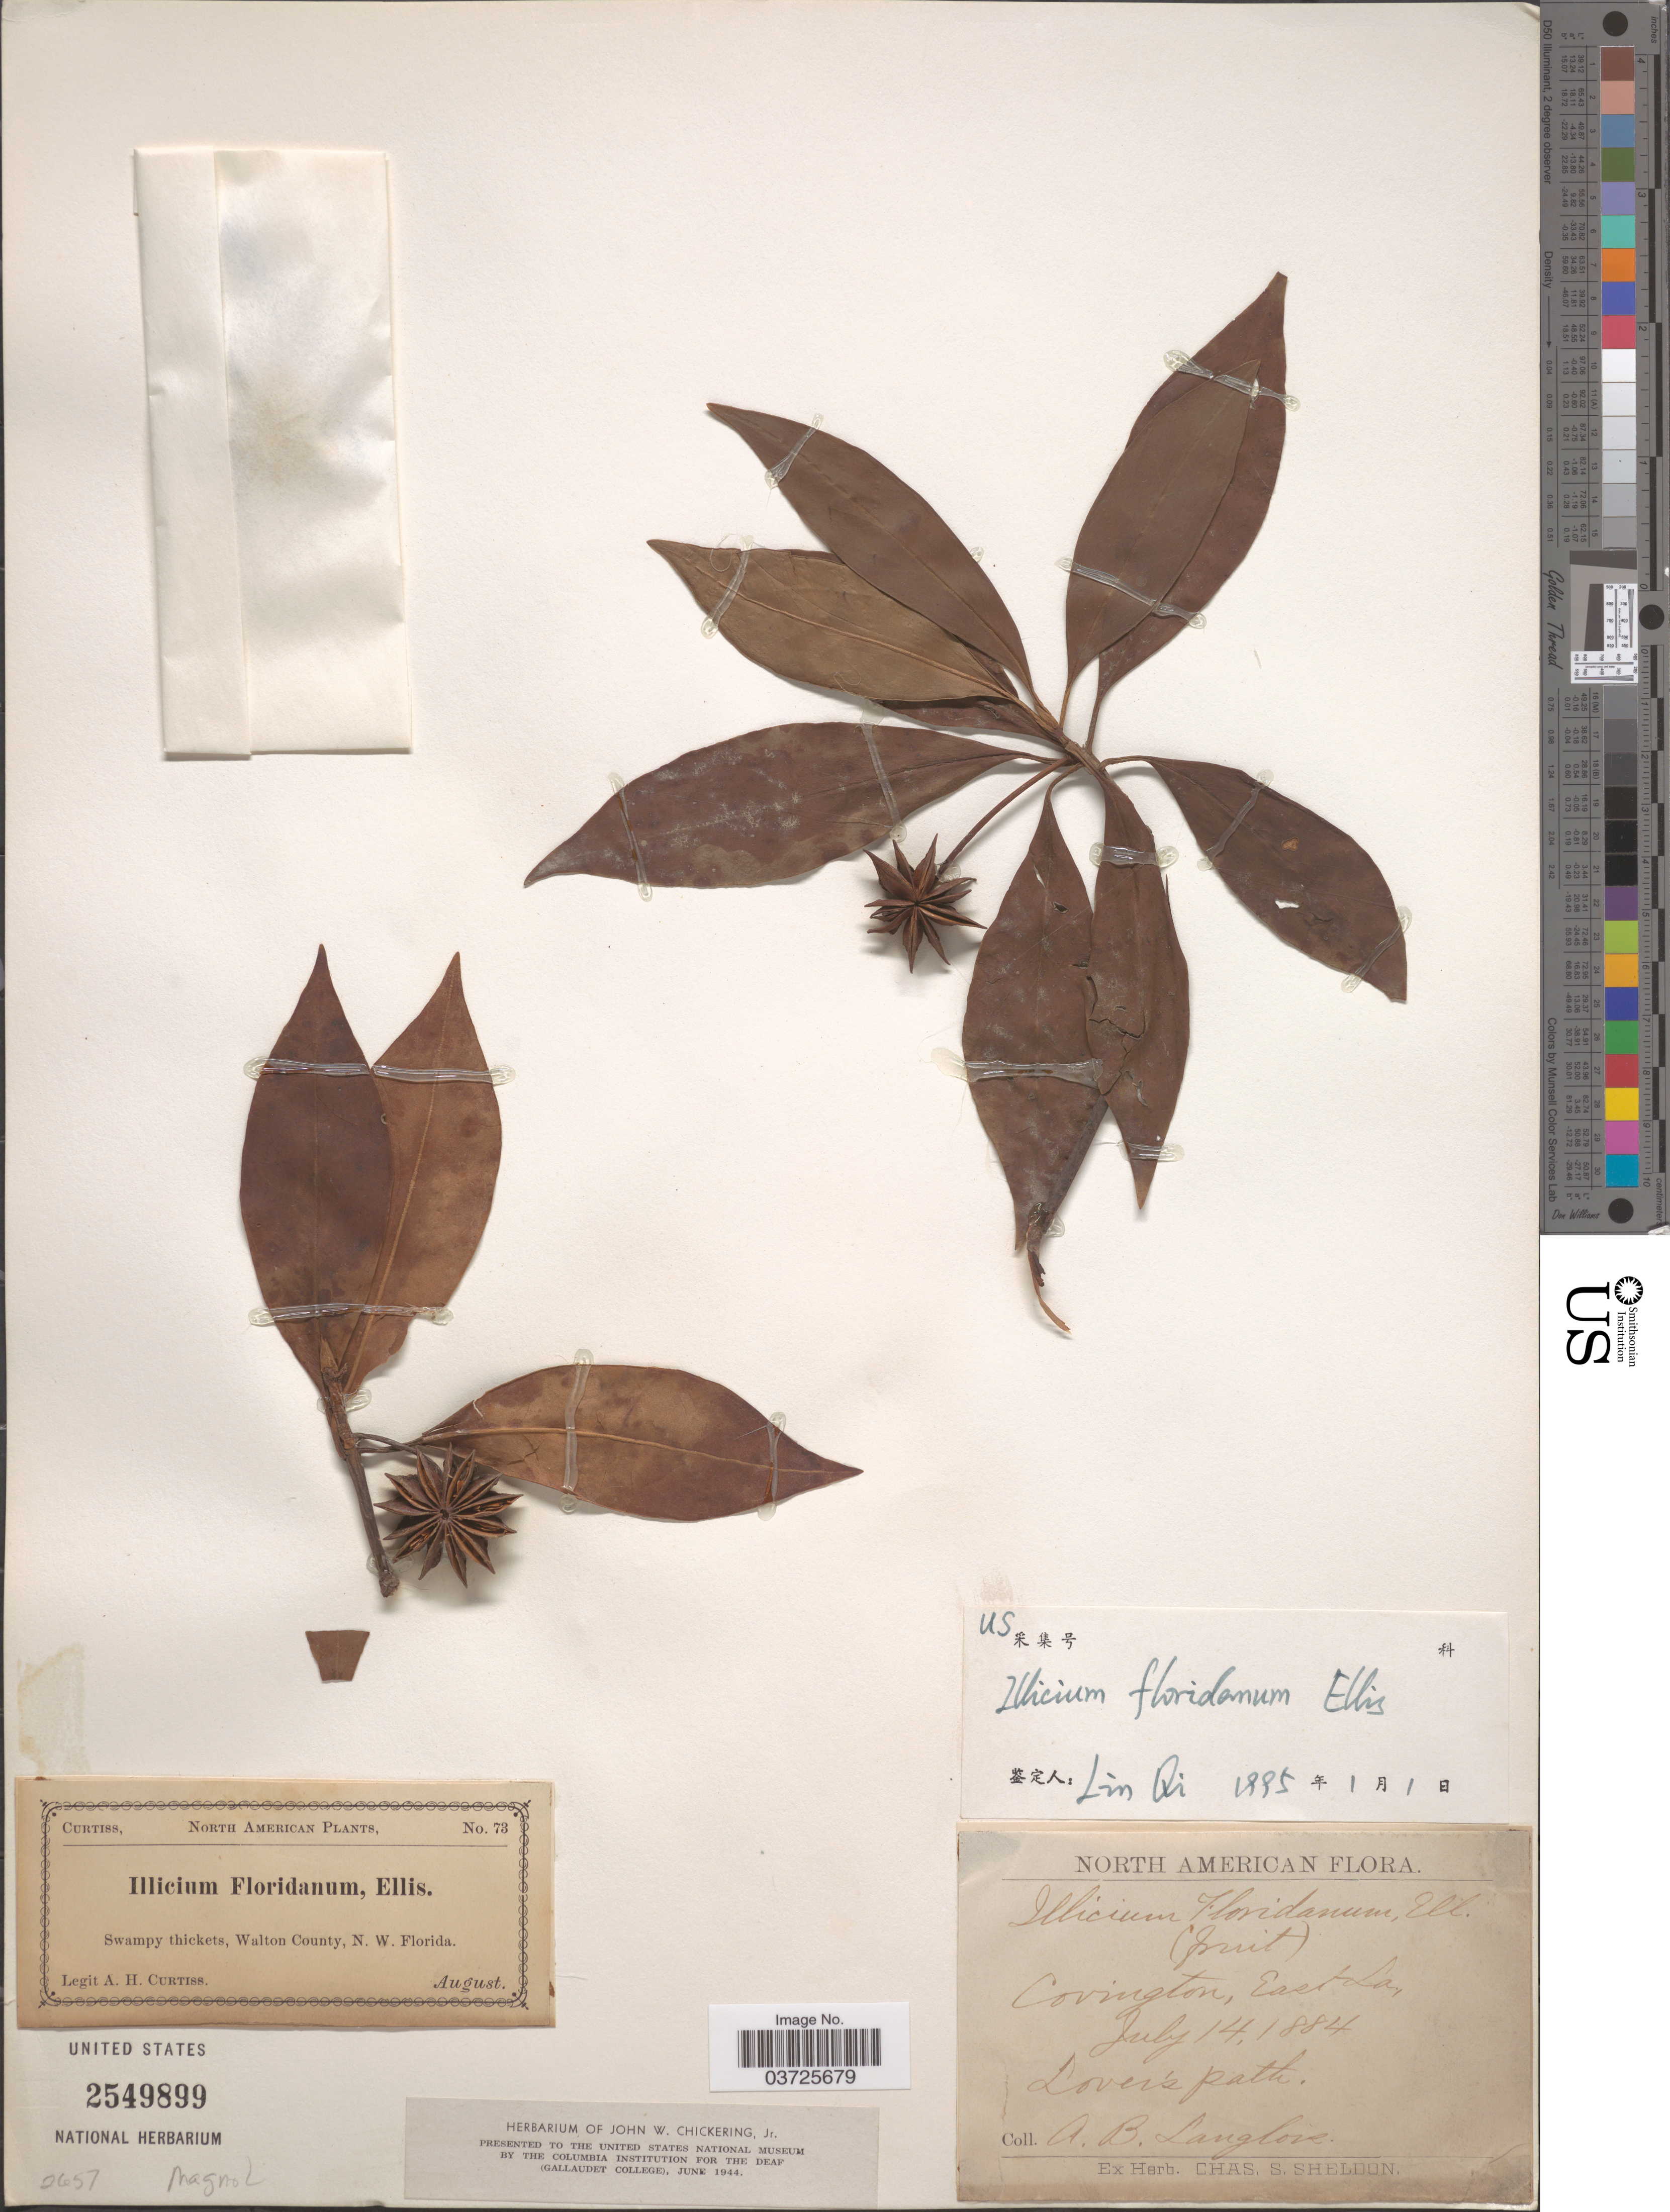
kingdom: Plantae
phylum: Tracheophyta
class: Magnoliopsida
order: Austrobaileyales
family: Schisandraceae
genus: Illicium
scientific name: Illicium floridanum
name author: J. Ellis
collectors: A. Langlois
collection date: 1884-07-14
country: United States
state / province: Louisiana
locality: Covington, East La. Lover's path.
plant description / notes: Fruit temporarily sampled for micro-CT scanning.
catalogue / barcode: US 2549899-2